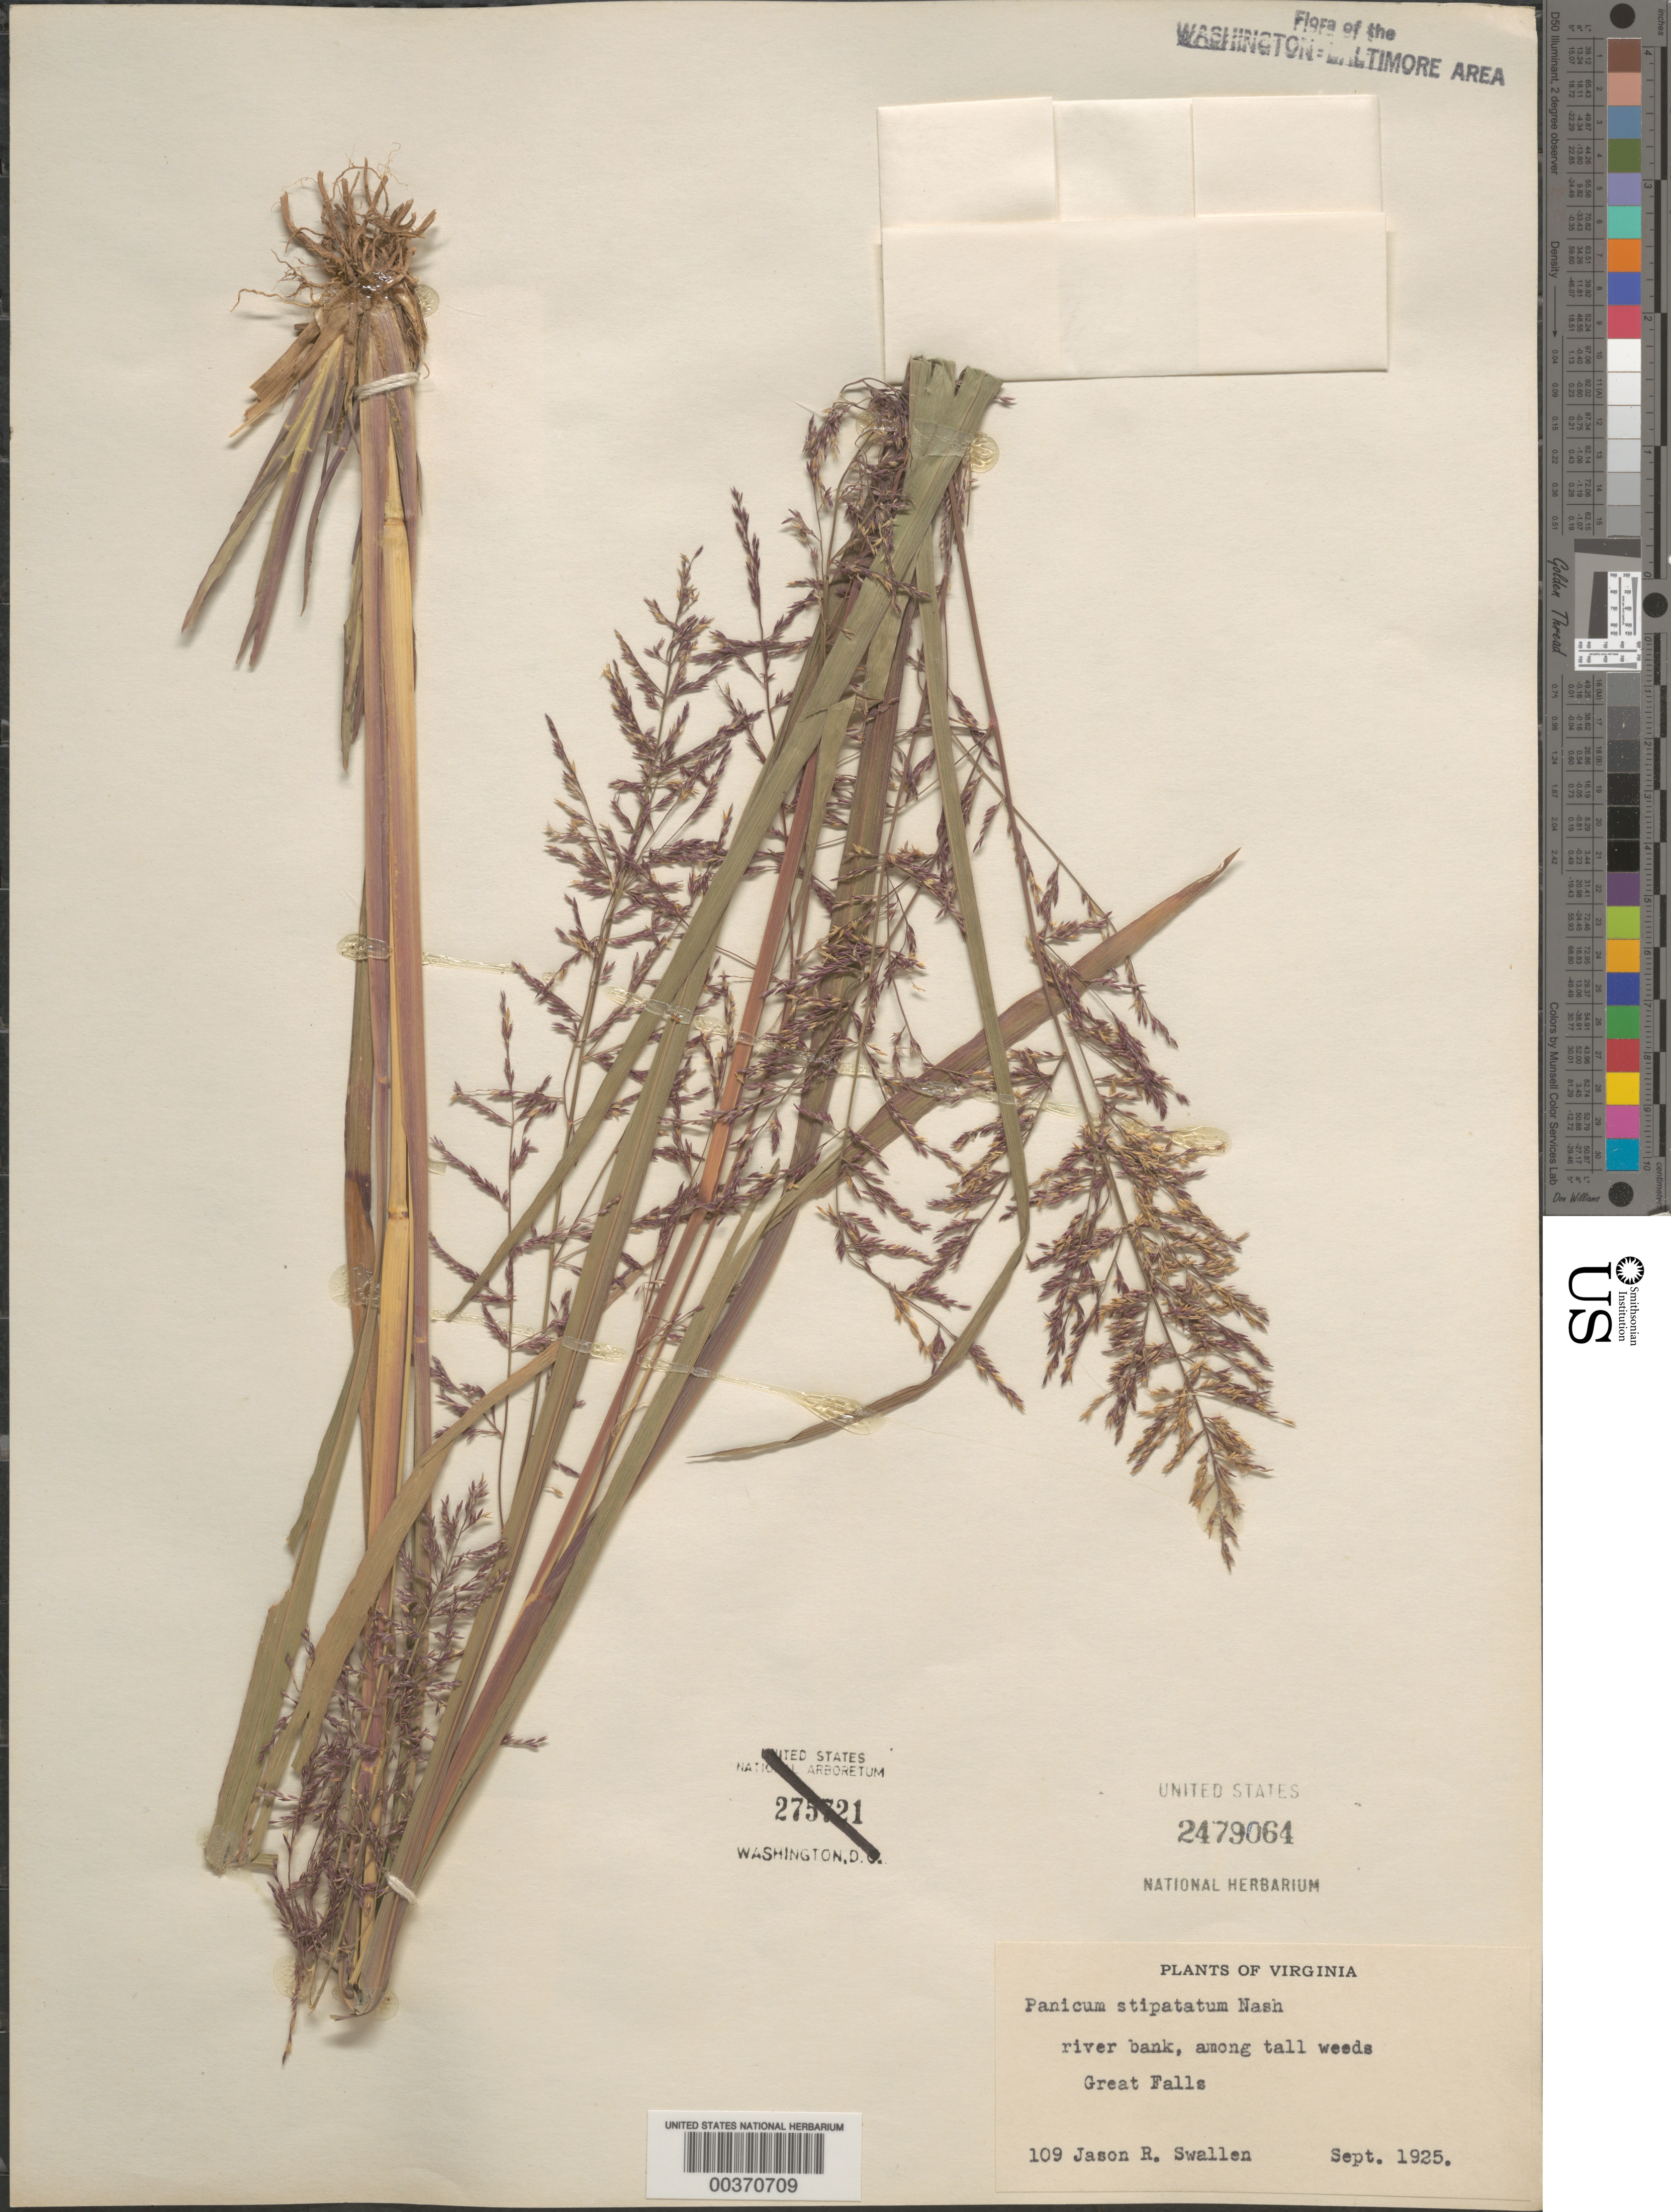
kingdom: Plantae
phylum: Tracheophyta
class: Liliopsida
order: Poales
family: Poaceae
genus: Coleataenia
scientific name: Coleataenia rigidula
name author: (Bosc ex Nees) LeBlond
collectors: J. R. Swallen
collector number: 109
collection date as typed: Sep 1925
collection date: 1925-09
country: United States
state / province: Virginia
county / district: Fairfax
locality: Great Falls C. and O. Canal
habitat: River bank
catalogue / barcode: US 2479064